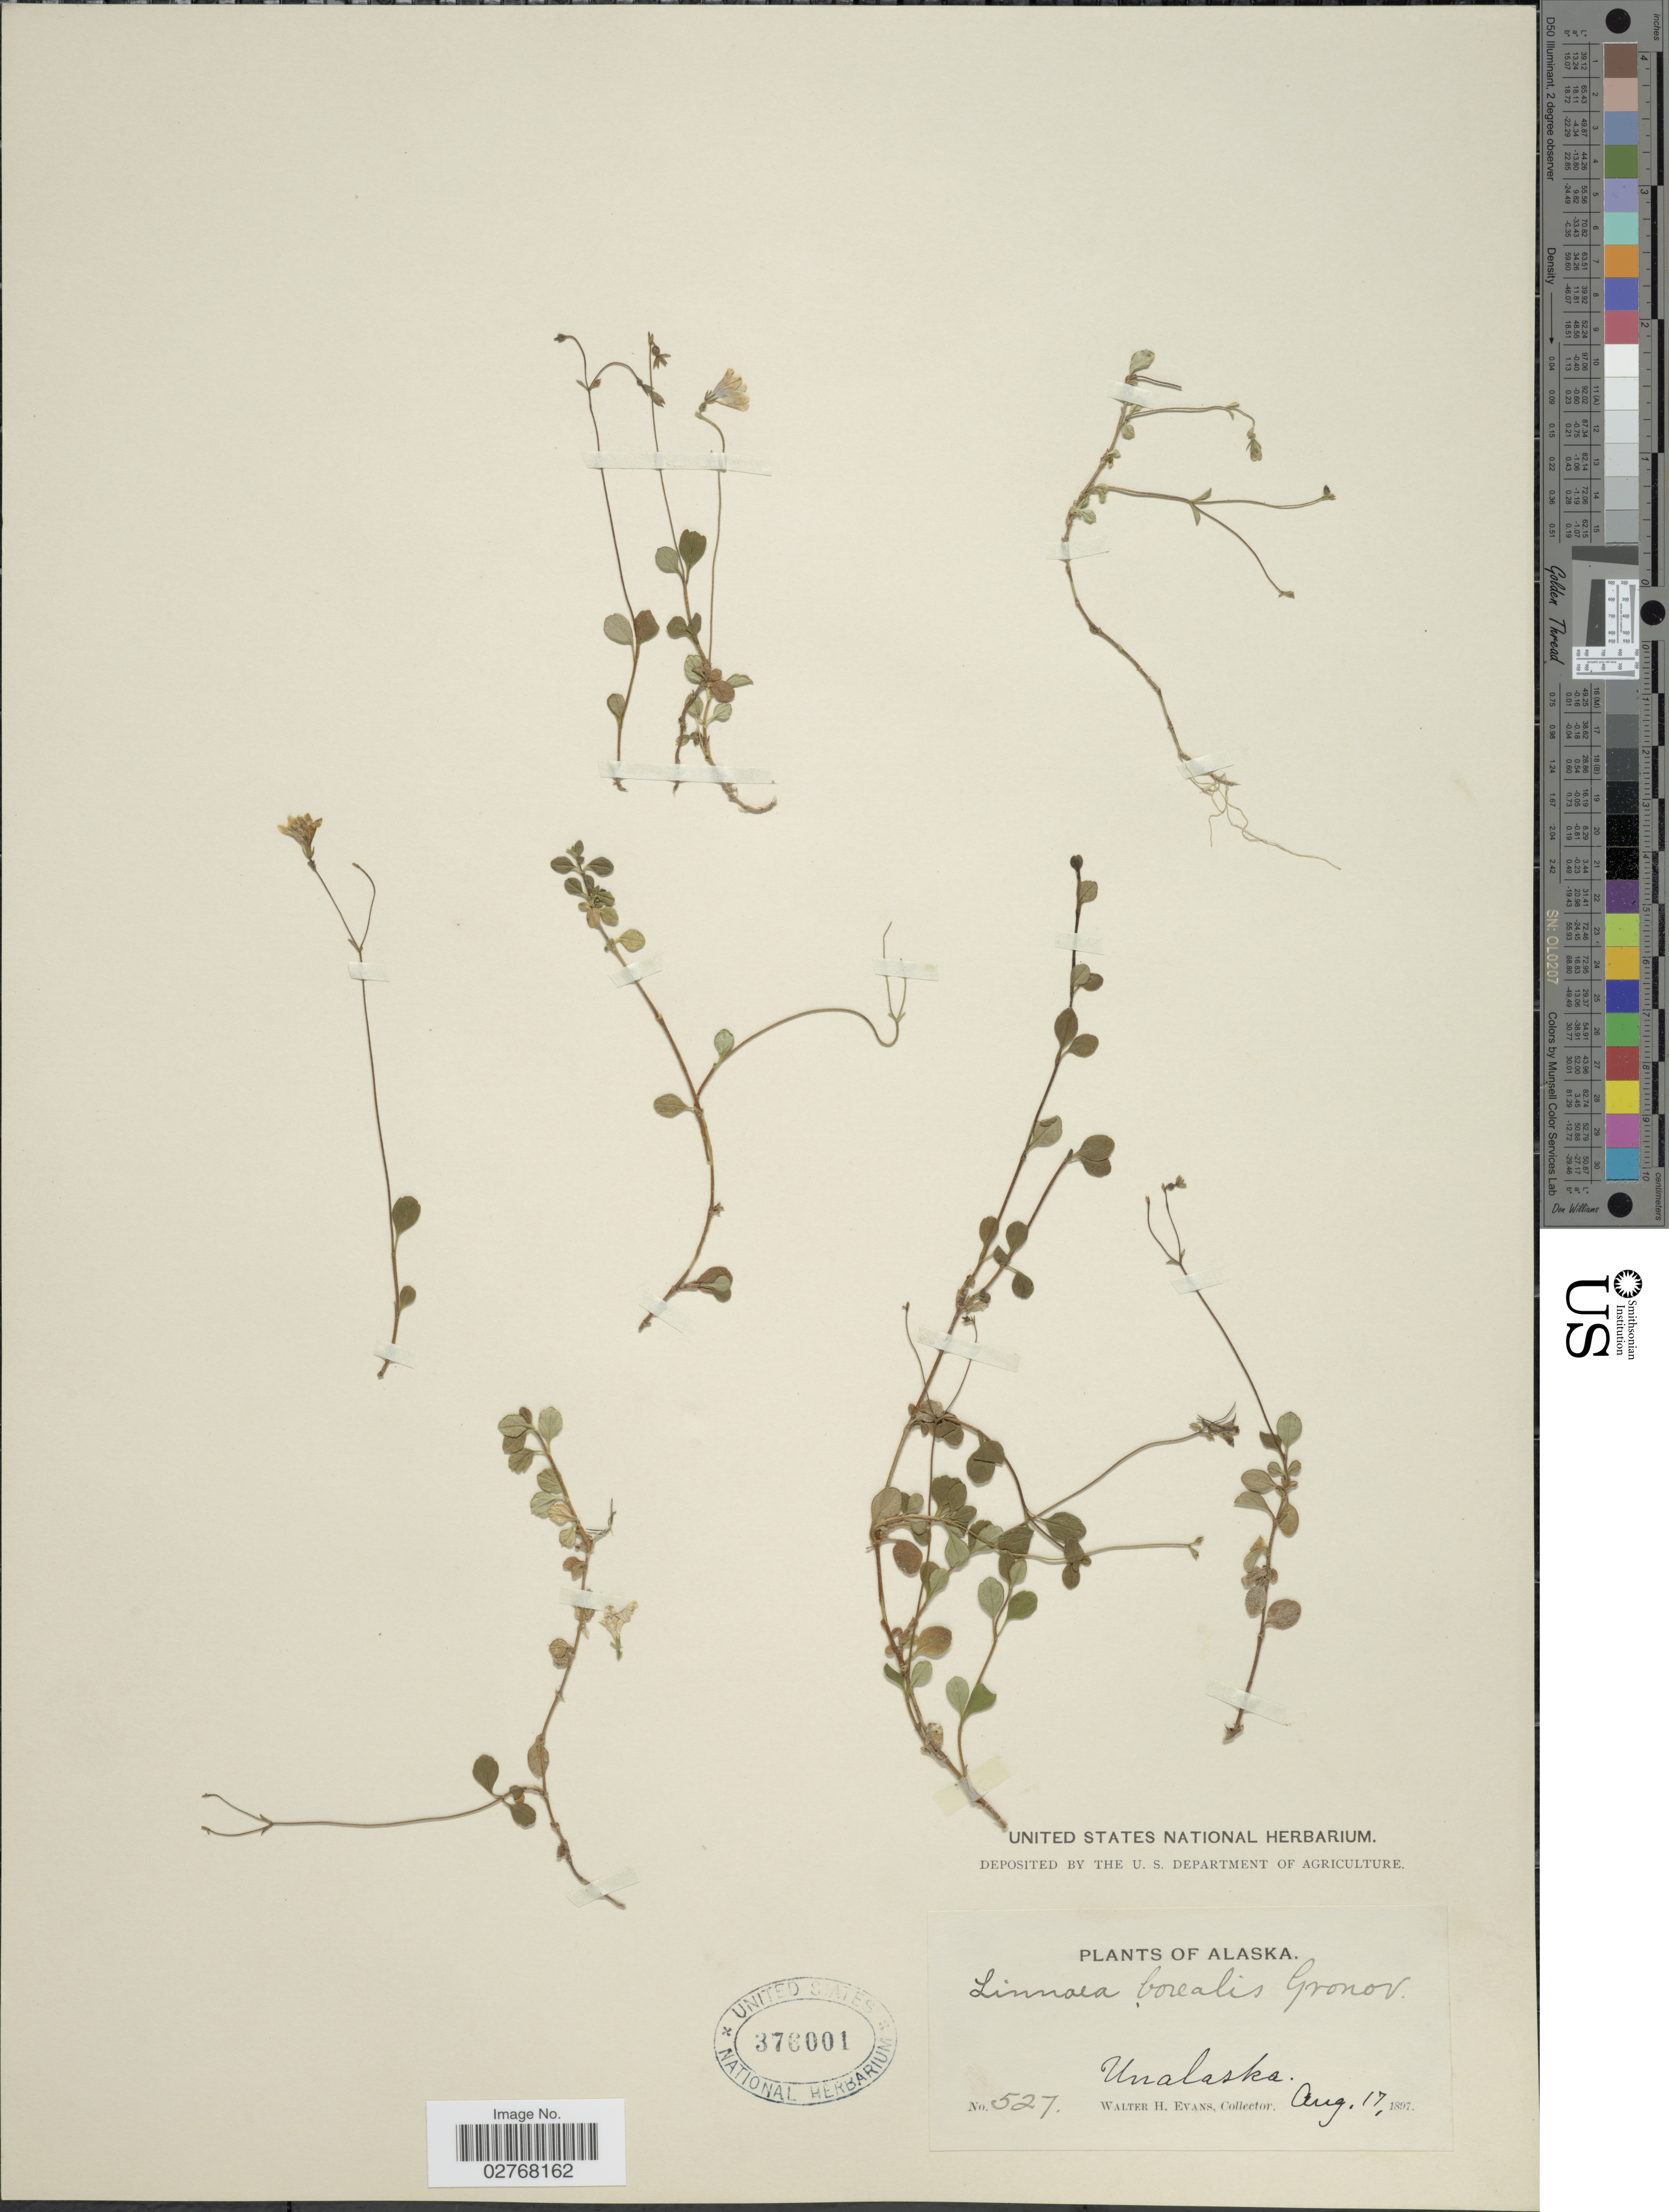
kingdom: Plantae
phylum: Tracheophyta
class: Magnoliopsida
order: Dipsacales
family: Caprifoliaceae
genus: Linnaea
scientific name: Linnaea borealis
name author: L.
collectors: W. H. Evans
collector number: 527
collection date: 1897-08-17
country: United States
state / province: Alaska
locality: Unalaska.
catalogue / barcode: US 376001